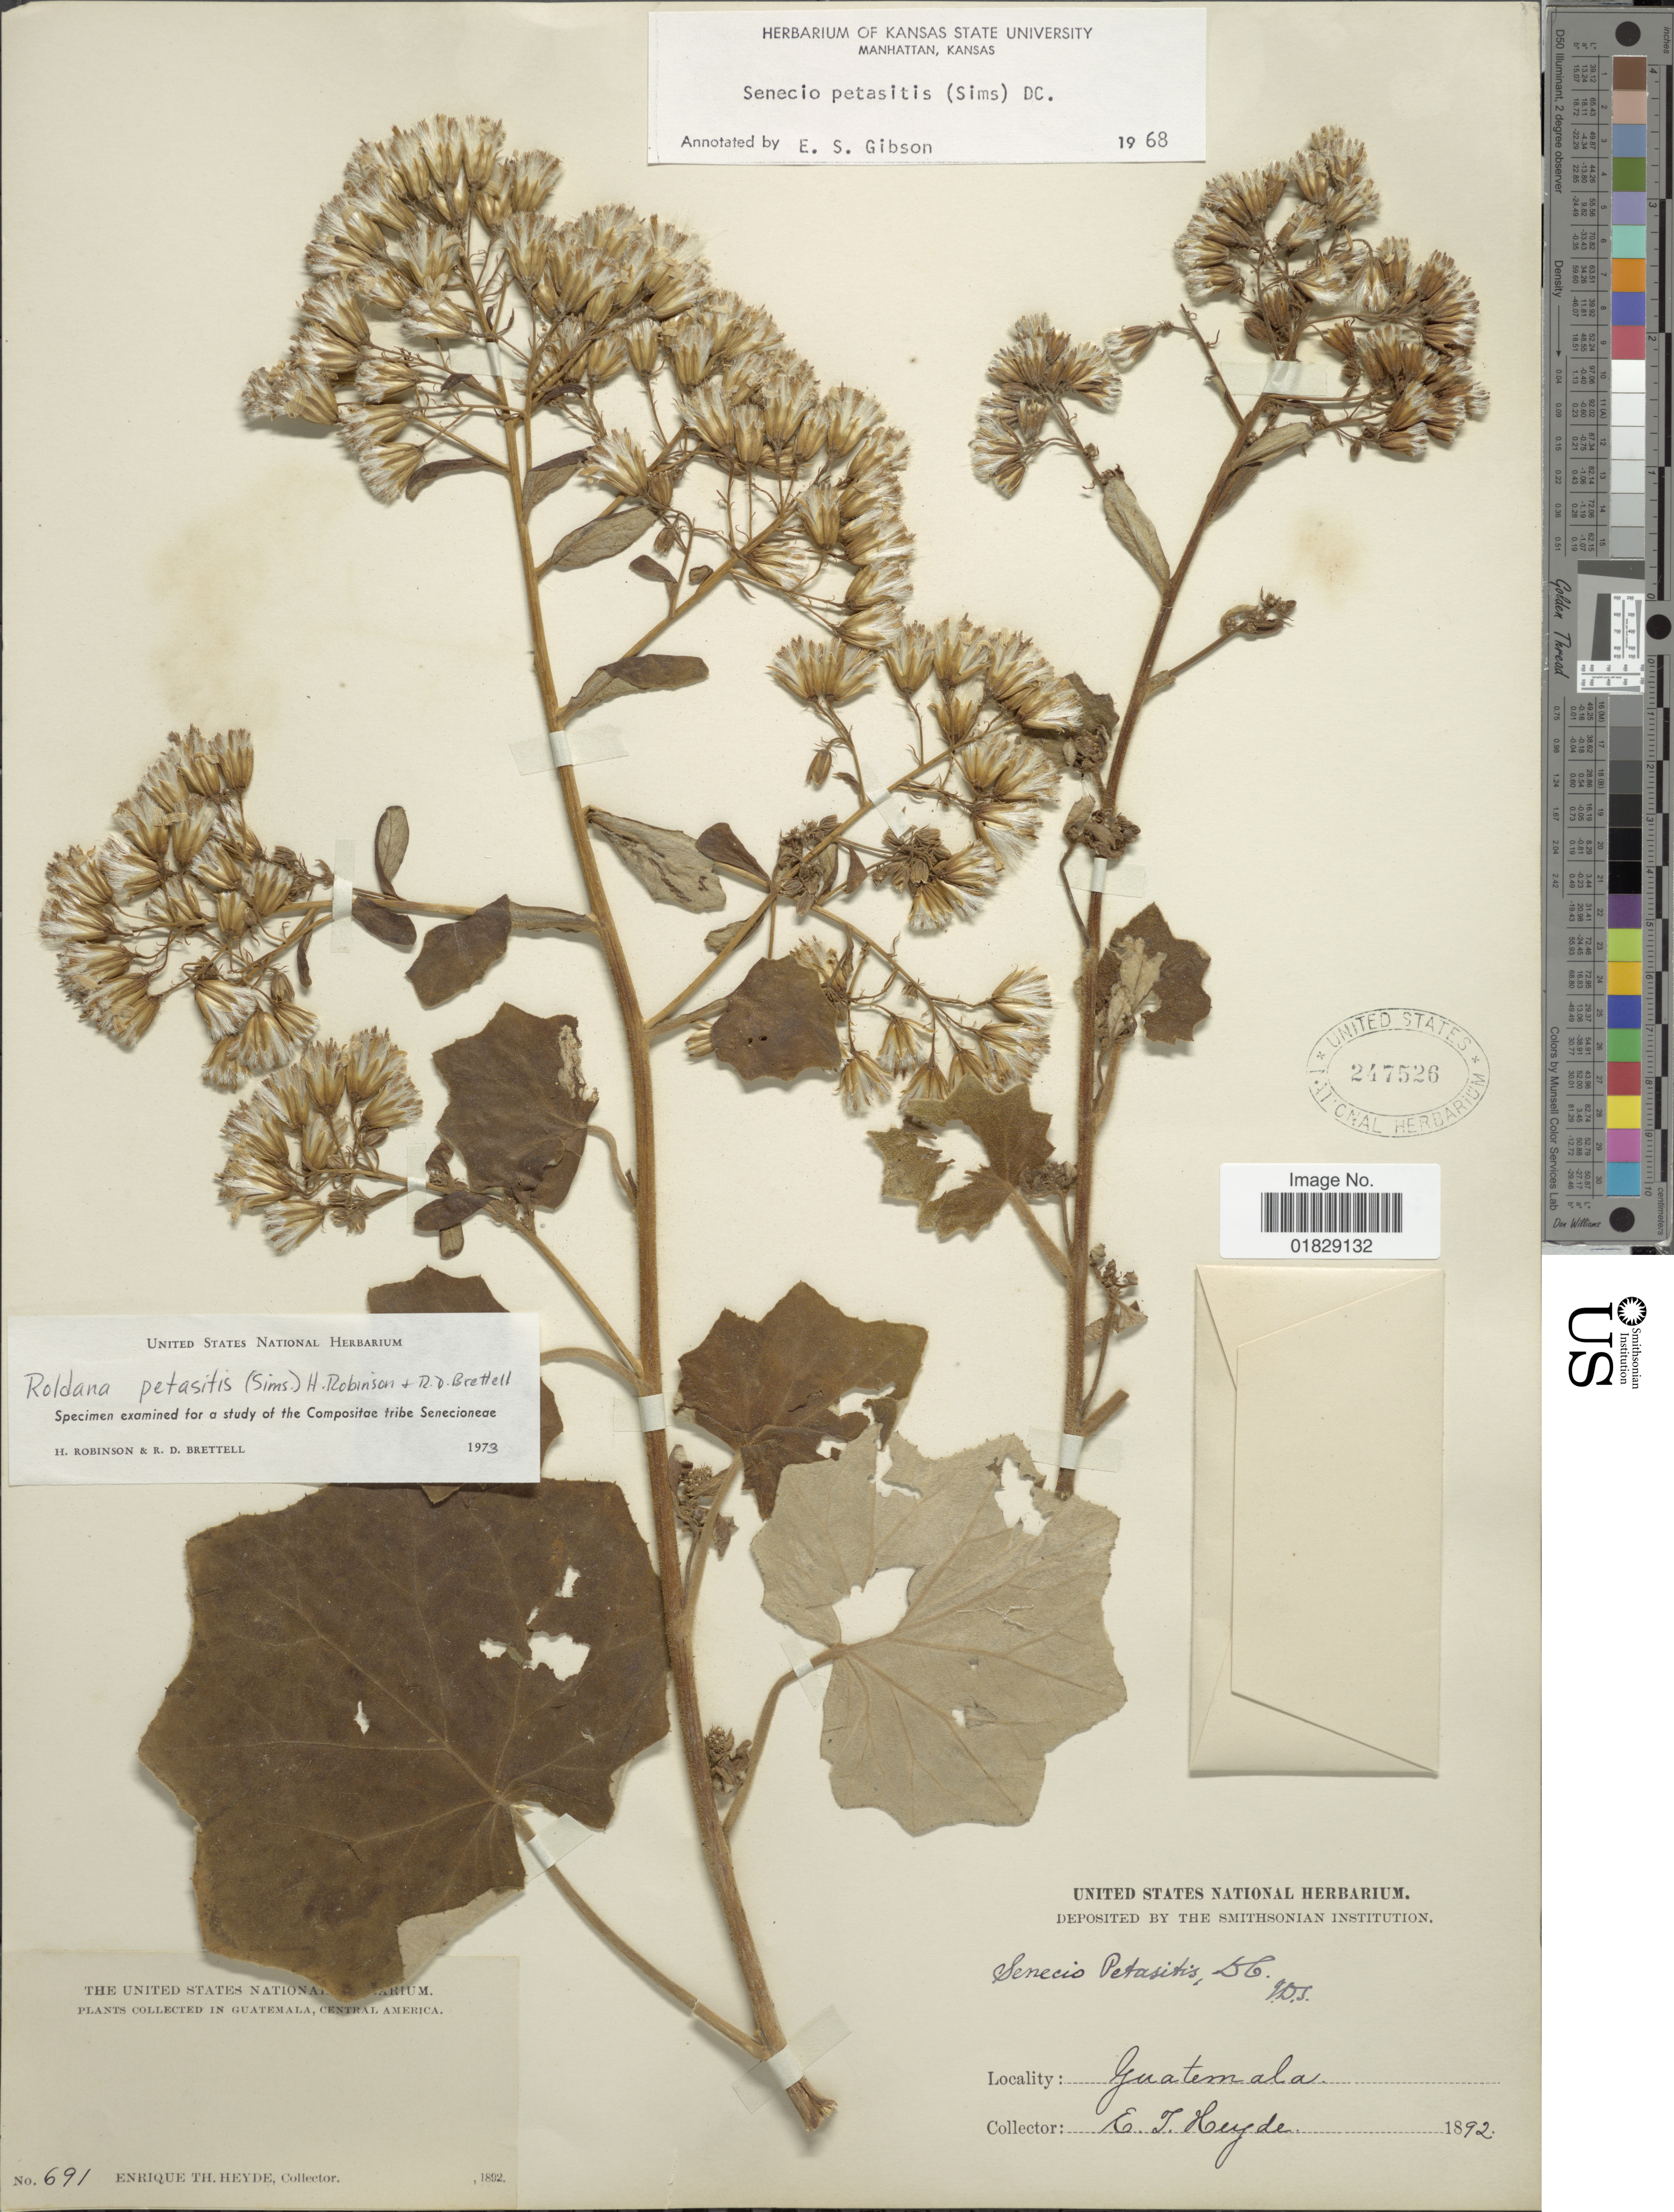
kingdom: Plantae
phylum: Tracheophyta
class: Magnoliopsida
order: Asterales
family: Asteraceae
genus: Roldana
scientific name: Roldana petasitis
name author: (Sims) H. Rob. & Brettell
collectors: E. T. Heyde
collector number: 691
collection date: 1892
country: Guatemala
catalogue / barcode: US 247526